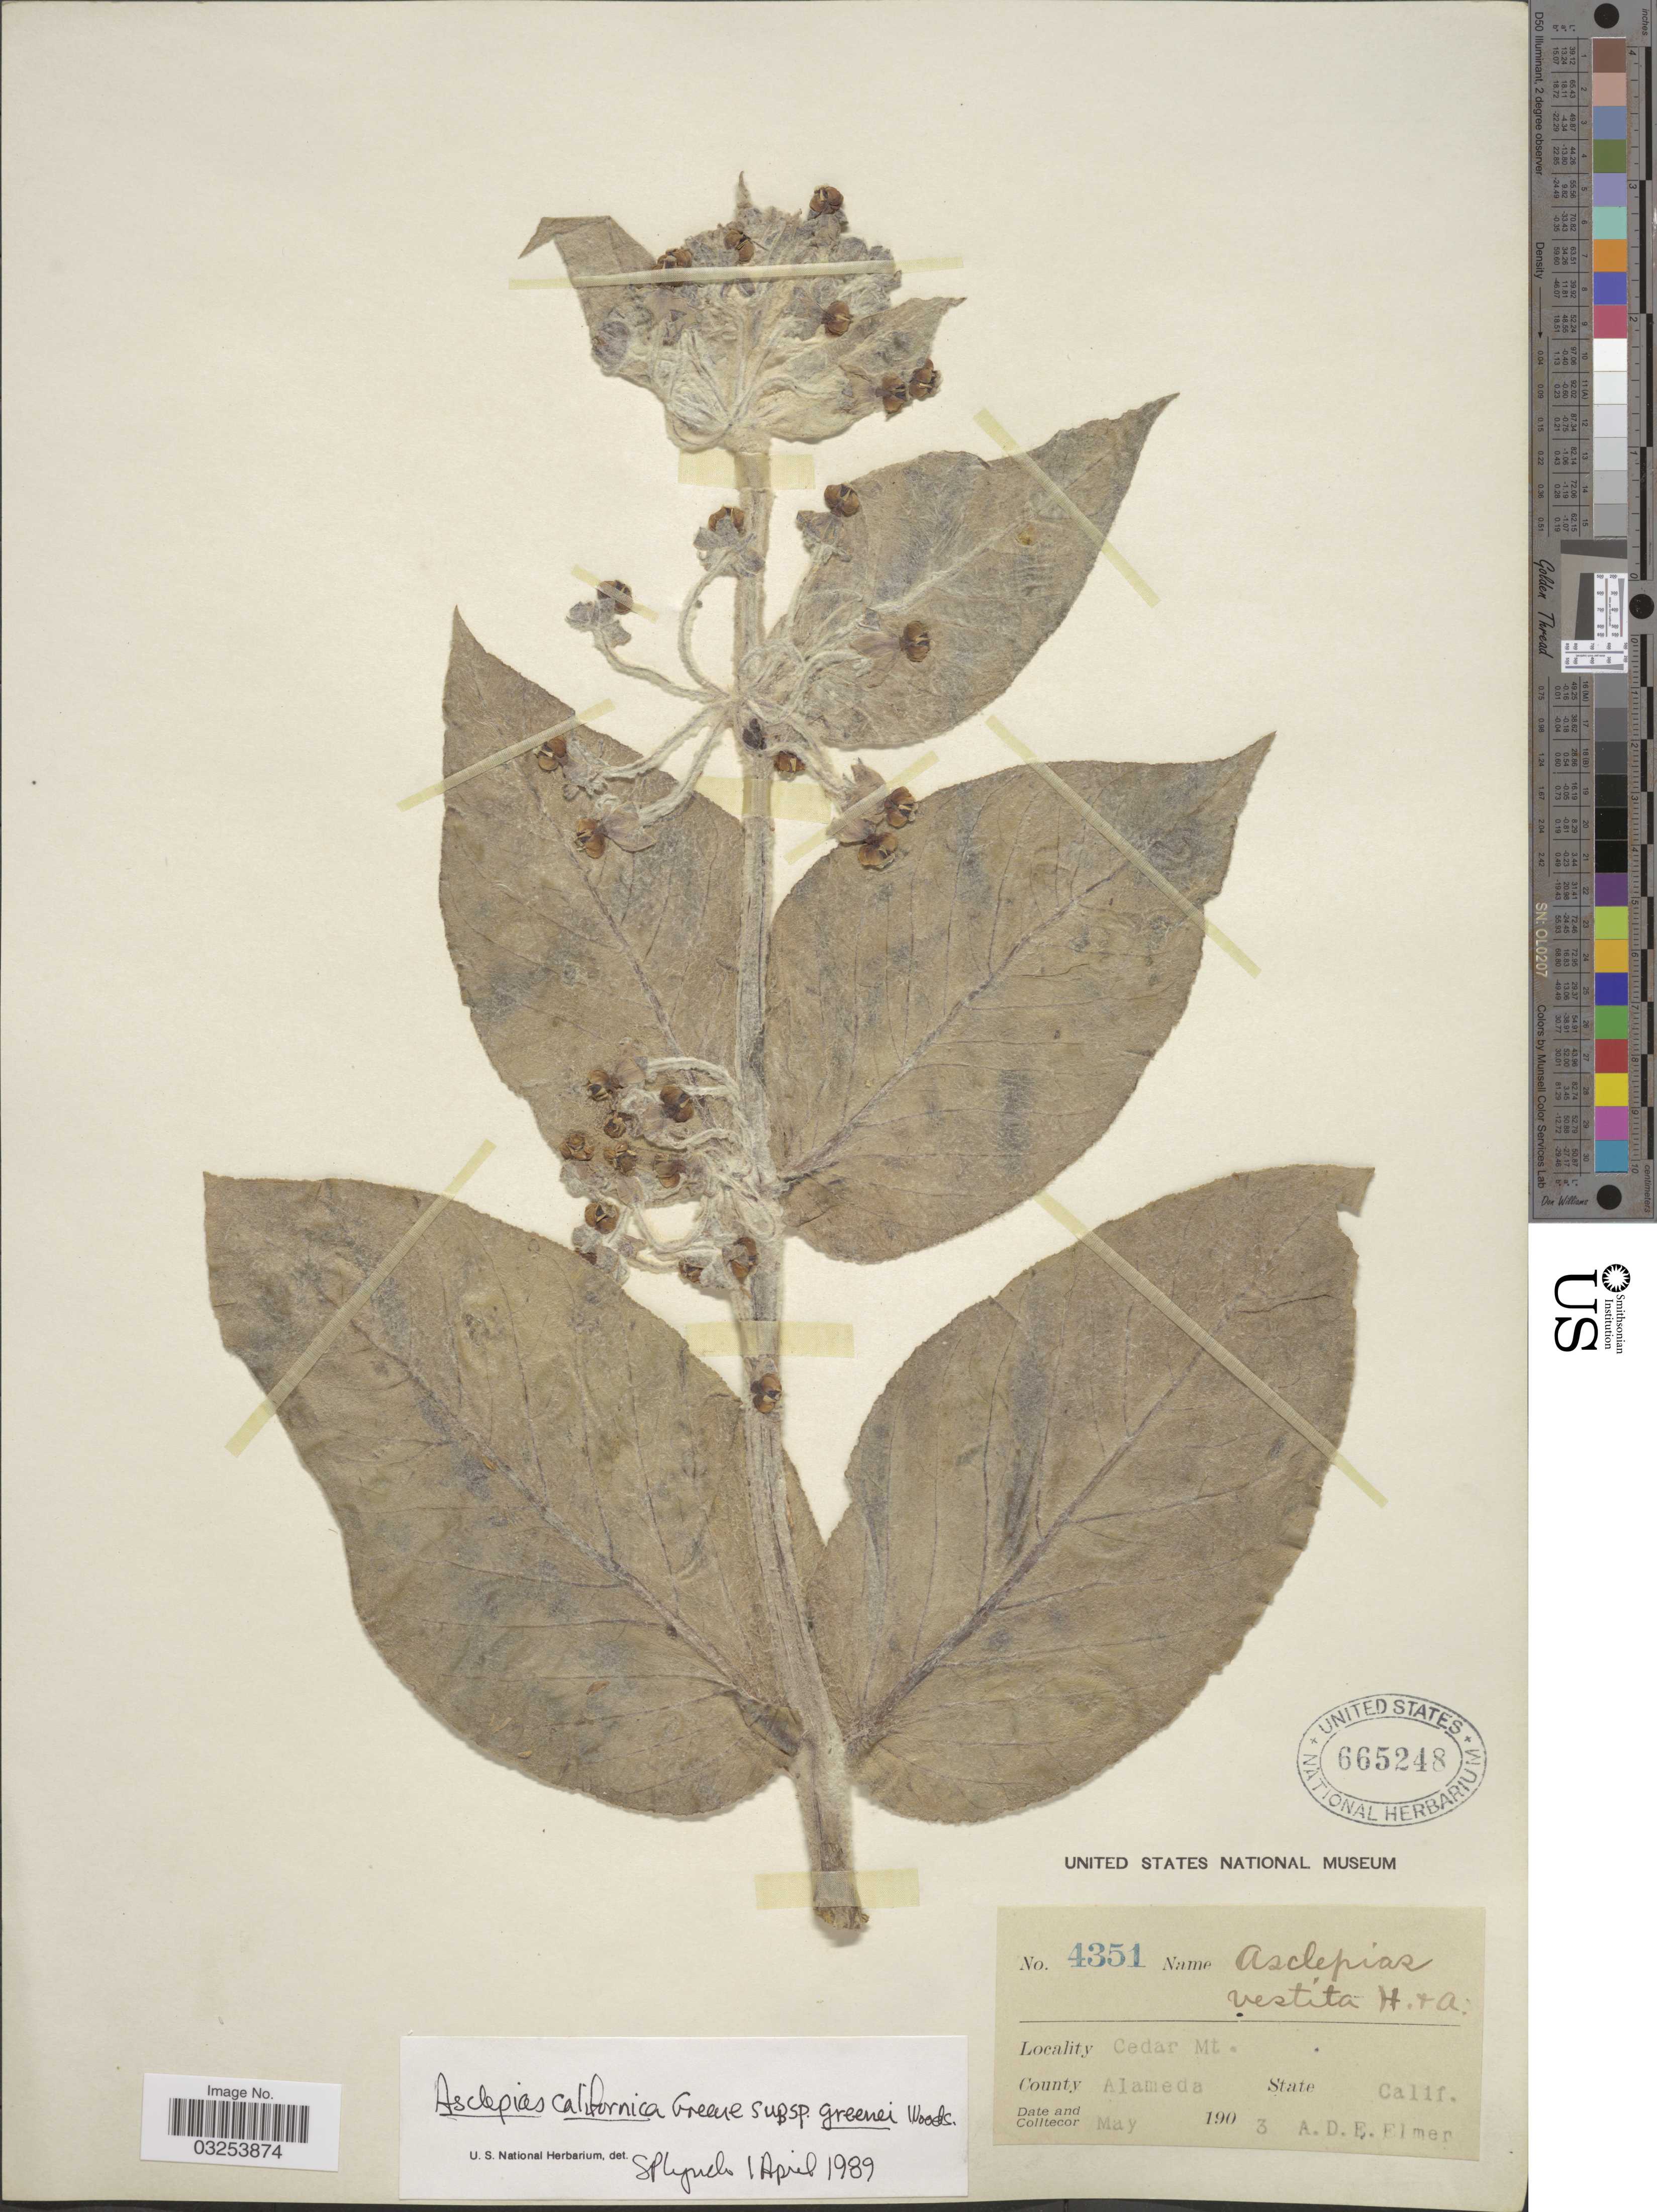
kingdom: Plantae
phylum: Tracheophyta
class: Magnoliopsida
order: Gentianales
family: Apocynaceae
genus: Asclepias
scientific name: Asclepias californica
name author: Greene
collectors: A. D. E. Elmer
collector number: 4351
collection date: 1903-05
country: United States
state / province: California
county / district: Alameda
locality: Cedar Mt. County Alameda.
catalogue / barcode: US 665248